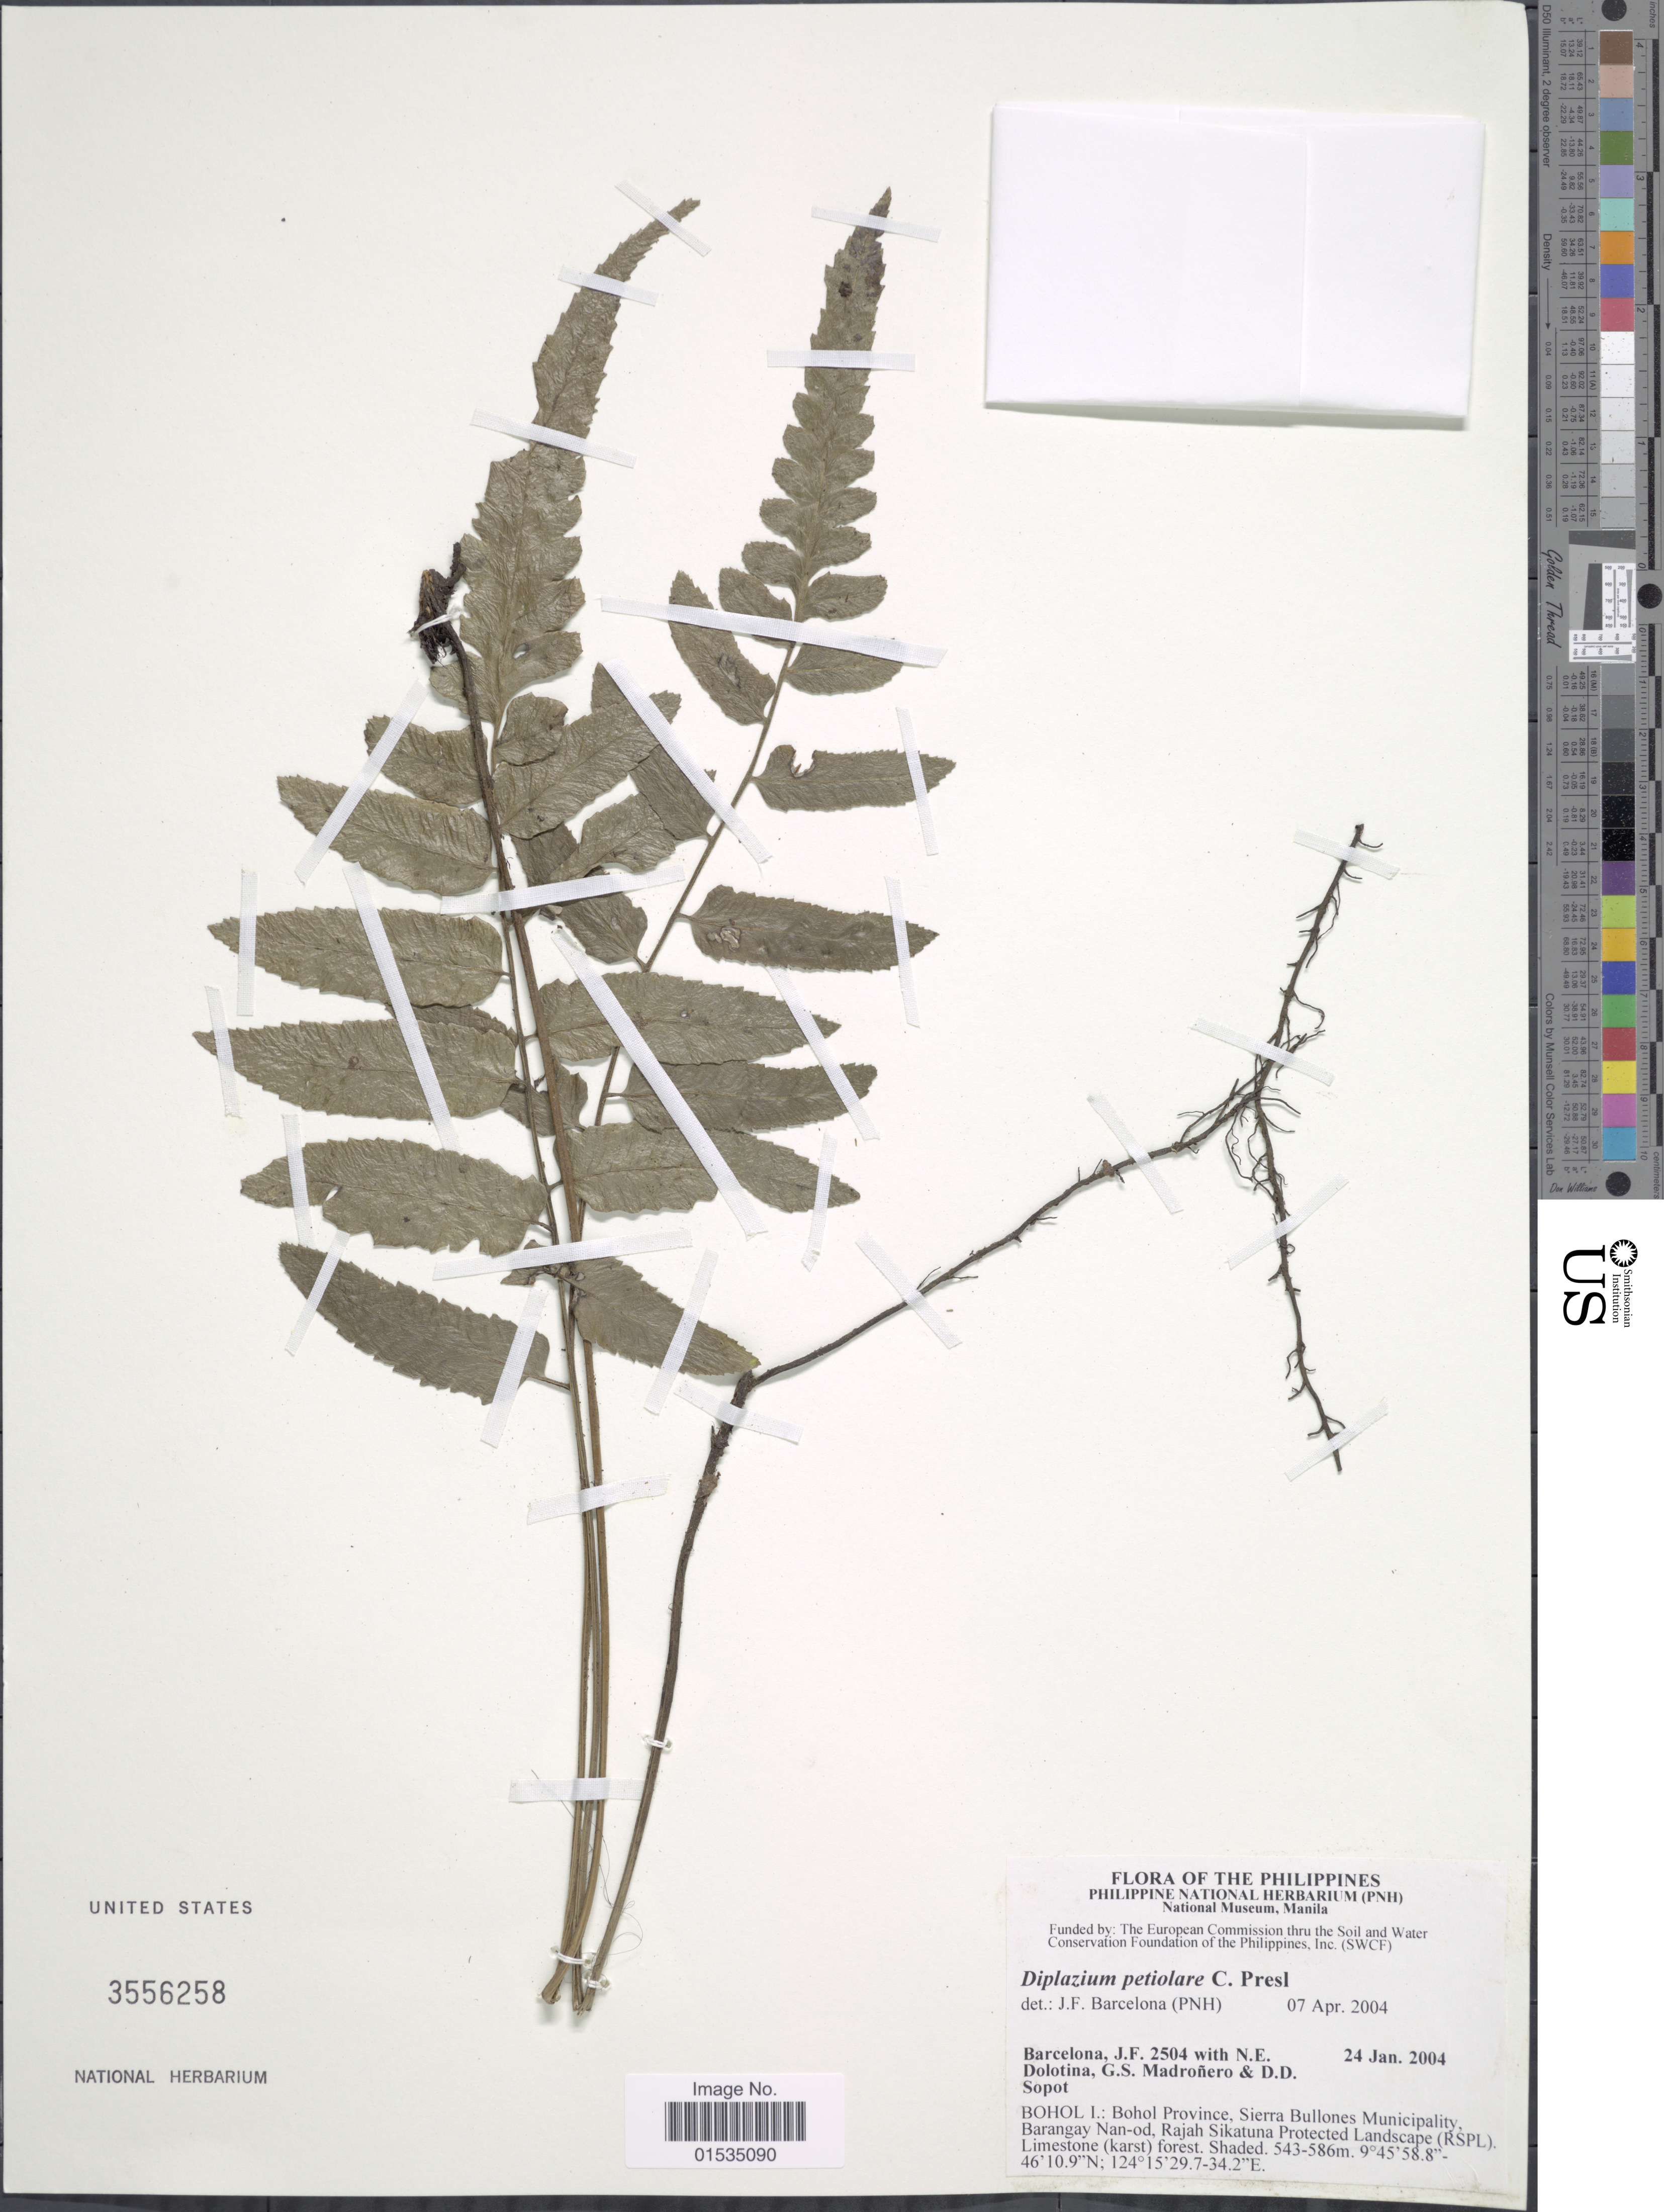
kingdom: Plantae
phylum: Tracheophyta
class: Polypodiopsida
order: Polypodiales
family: Athyriaceae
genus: Diplazium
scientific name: Diplazium petiolare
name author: C. Presl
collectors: J. F. Barcelona, N. Dolotina, G. Madroñero & D. Sopot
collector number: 2504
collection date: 2004-01-24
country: Philippines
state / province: Central Visayas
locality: Bohol Province, Sierra Bullones Municipality, Barangay Nan-od, Rajah Sikatuna Protected Landscape (RSPL)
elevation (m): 543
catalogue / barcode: US 3556258